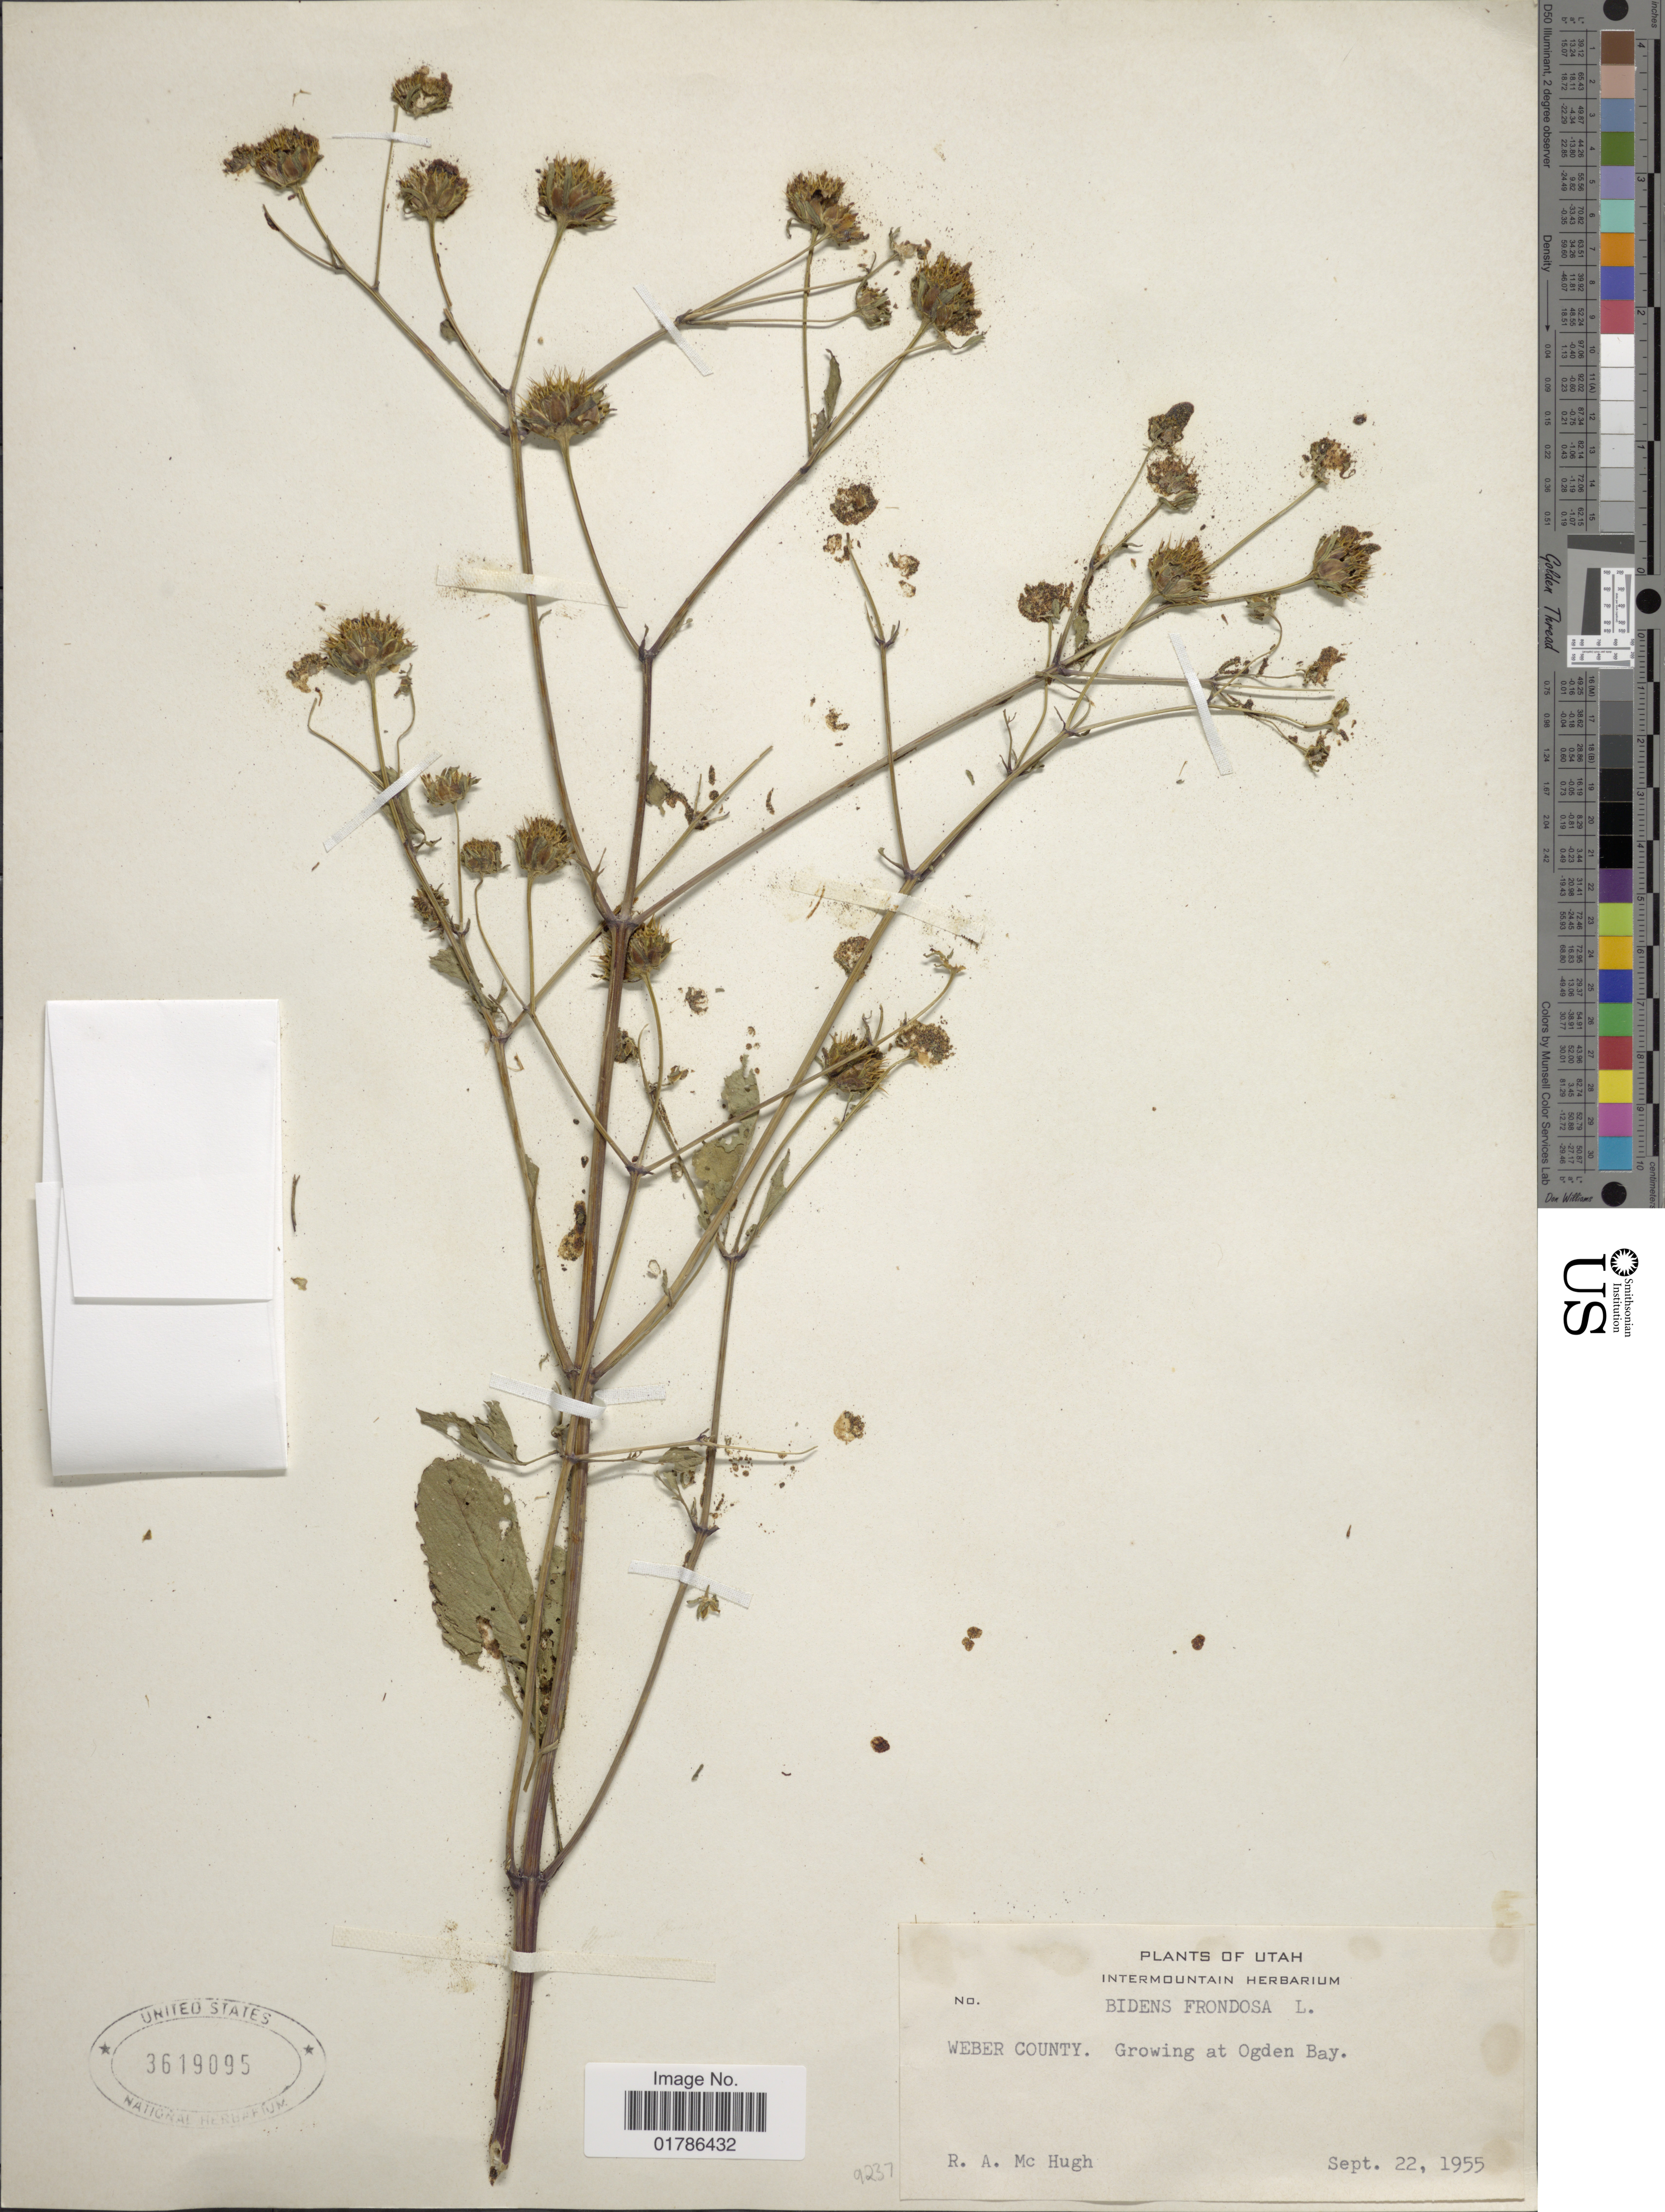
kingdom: Plantae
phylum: Tracheophyta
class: Magnoliopsida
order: Asterales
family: Asteraceae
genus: Bidens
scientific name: Bidens frondosa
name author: L.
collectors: R. McHugh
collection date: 1955-09-22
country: United States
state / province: Utah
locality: Weber County, growing at Ogden Bay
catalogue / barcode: US 3619095